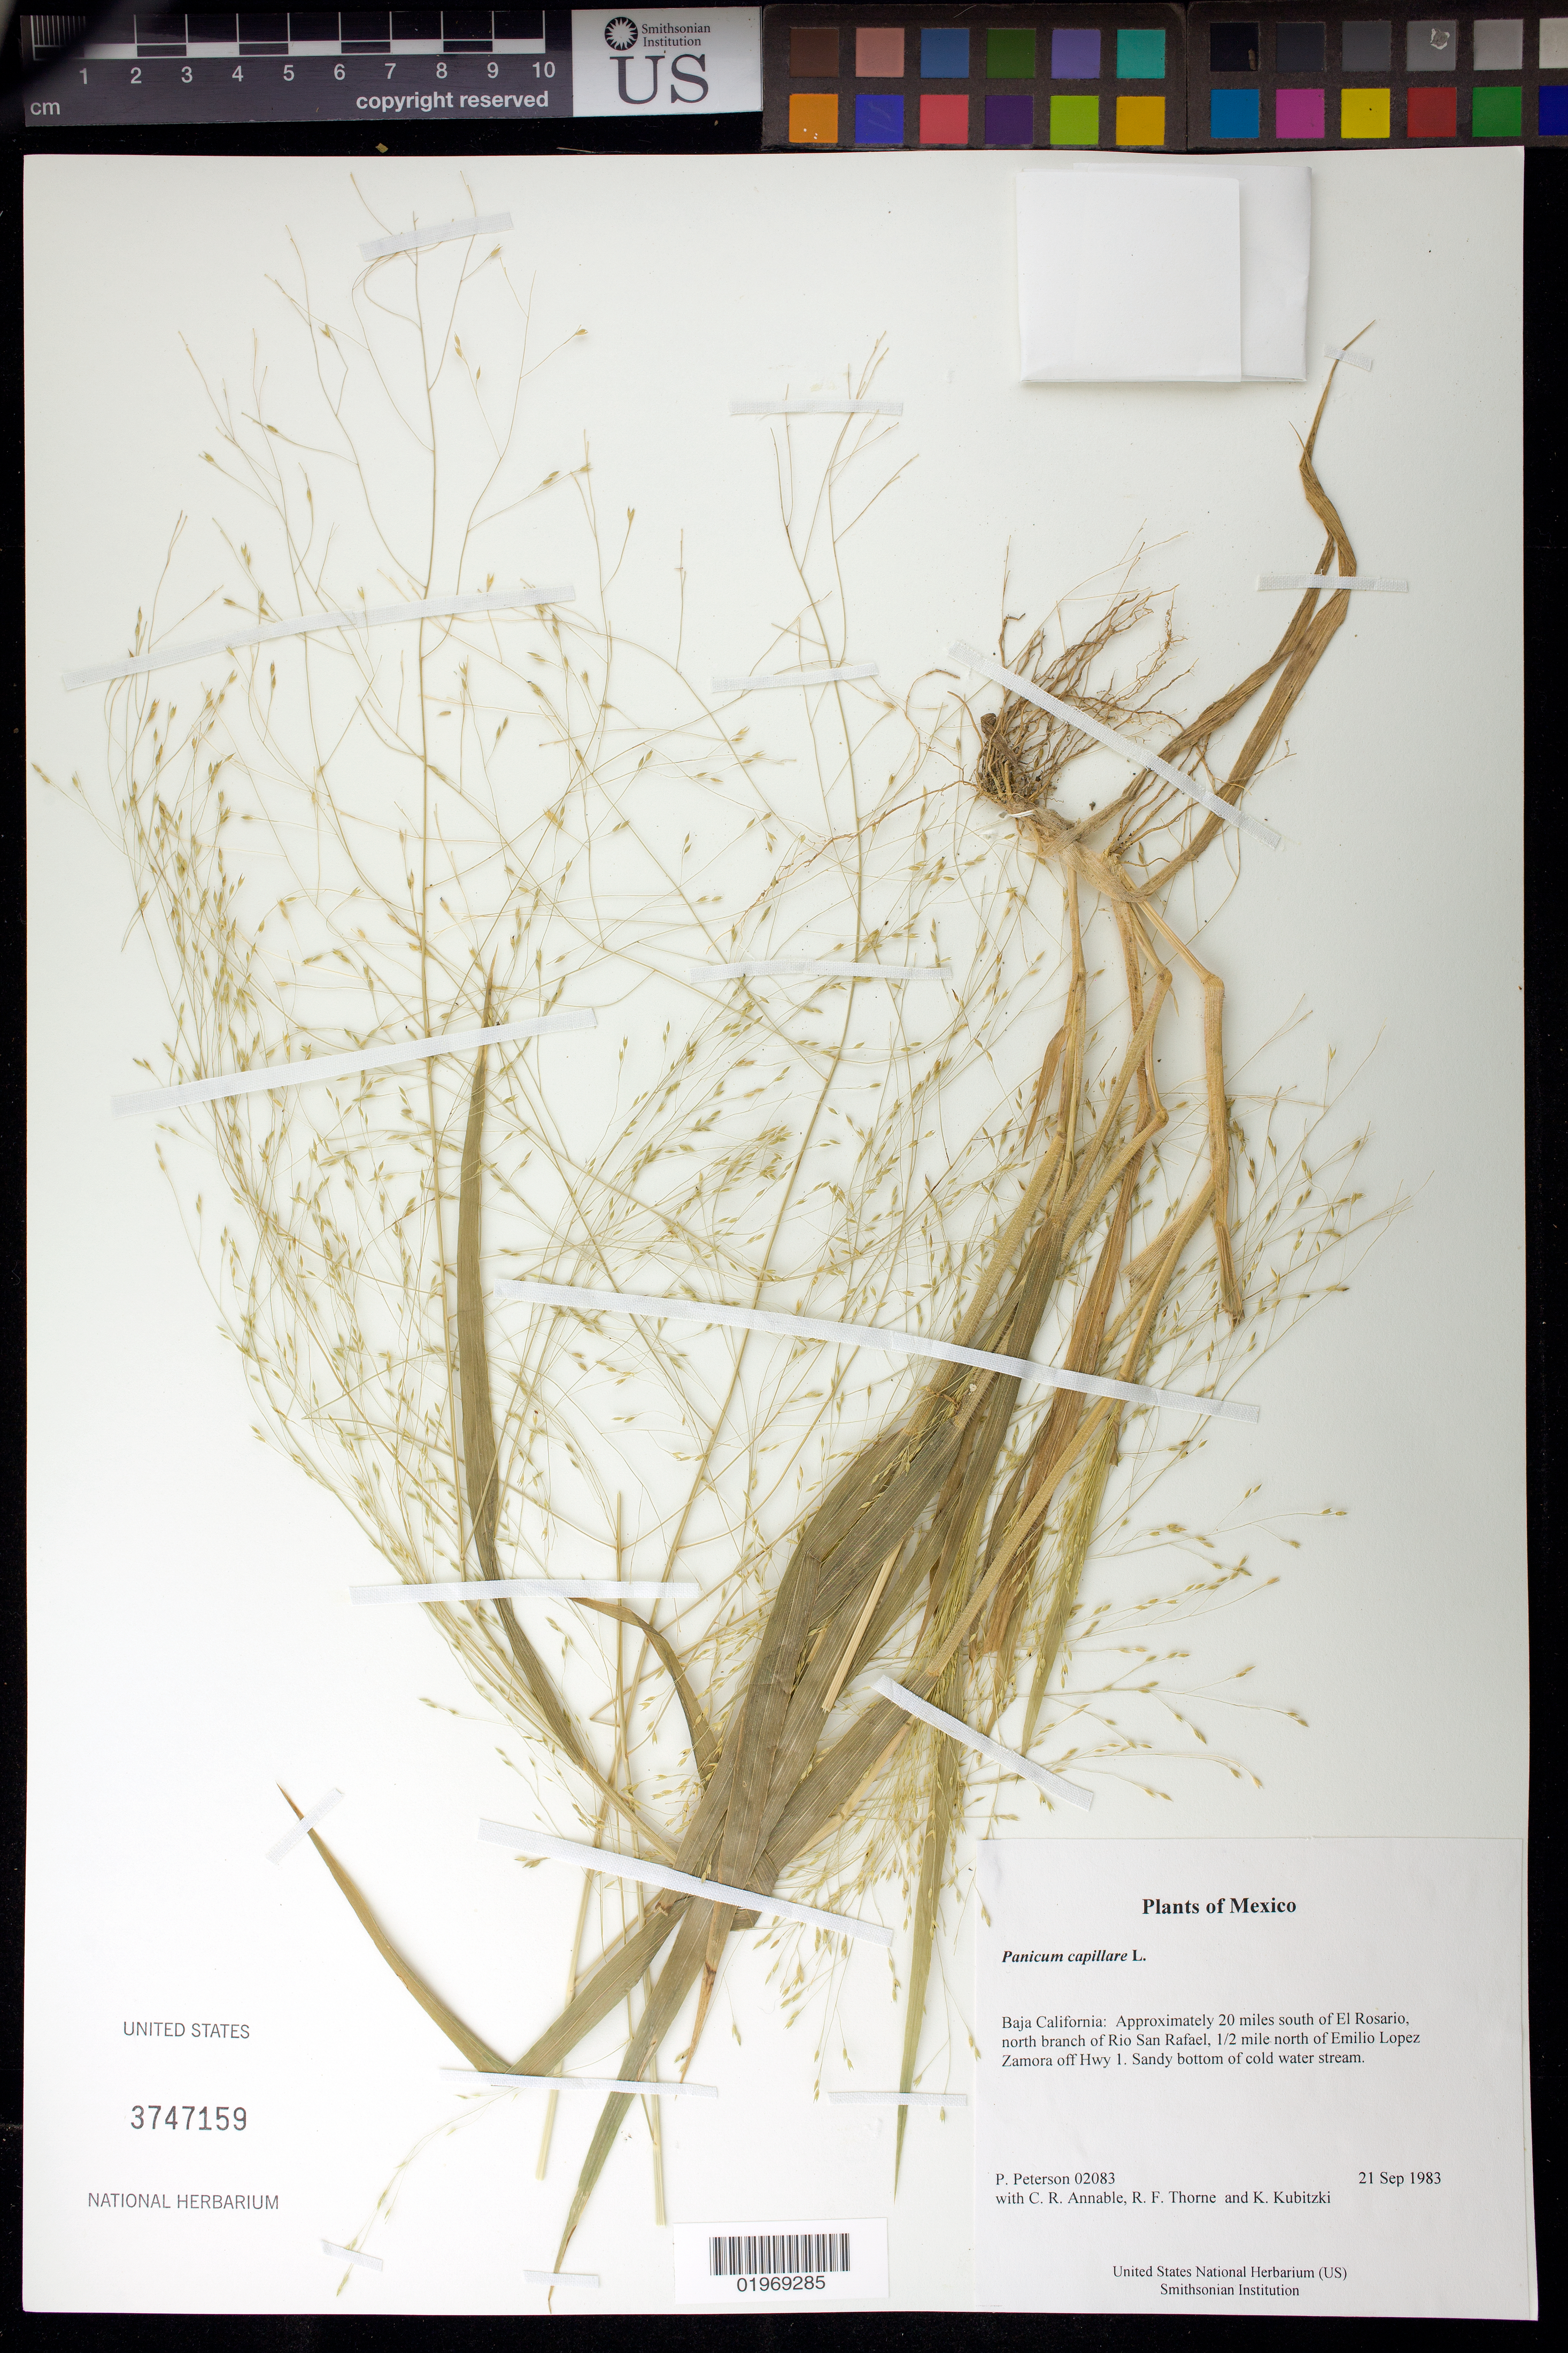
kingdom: Plantae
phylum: Tracheophyta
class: Liliopsida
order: Poales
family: Poaceae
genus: Panicum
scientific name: Panicum capillare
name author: L.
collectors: P. M. Peterson, C. R. Annable, R. F. Thorne & K. Kubitzki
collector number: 02083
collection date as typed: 21 Sep 1983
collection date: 1983-09-21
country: Mexico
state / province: Baja California Norte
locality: Approximately 20 miles south of El Rosario, north branch of Rio San Rafael, 1/2 mile north of Emilio Lopez Zamora off Hwy 1.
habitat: Sandy bottom of cold water stream.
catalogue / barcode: US 3747159